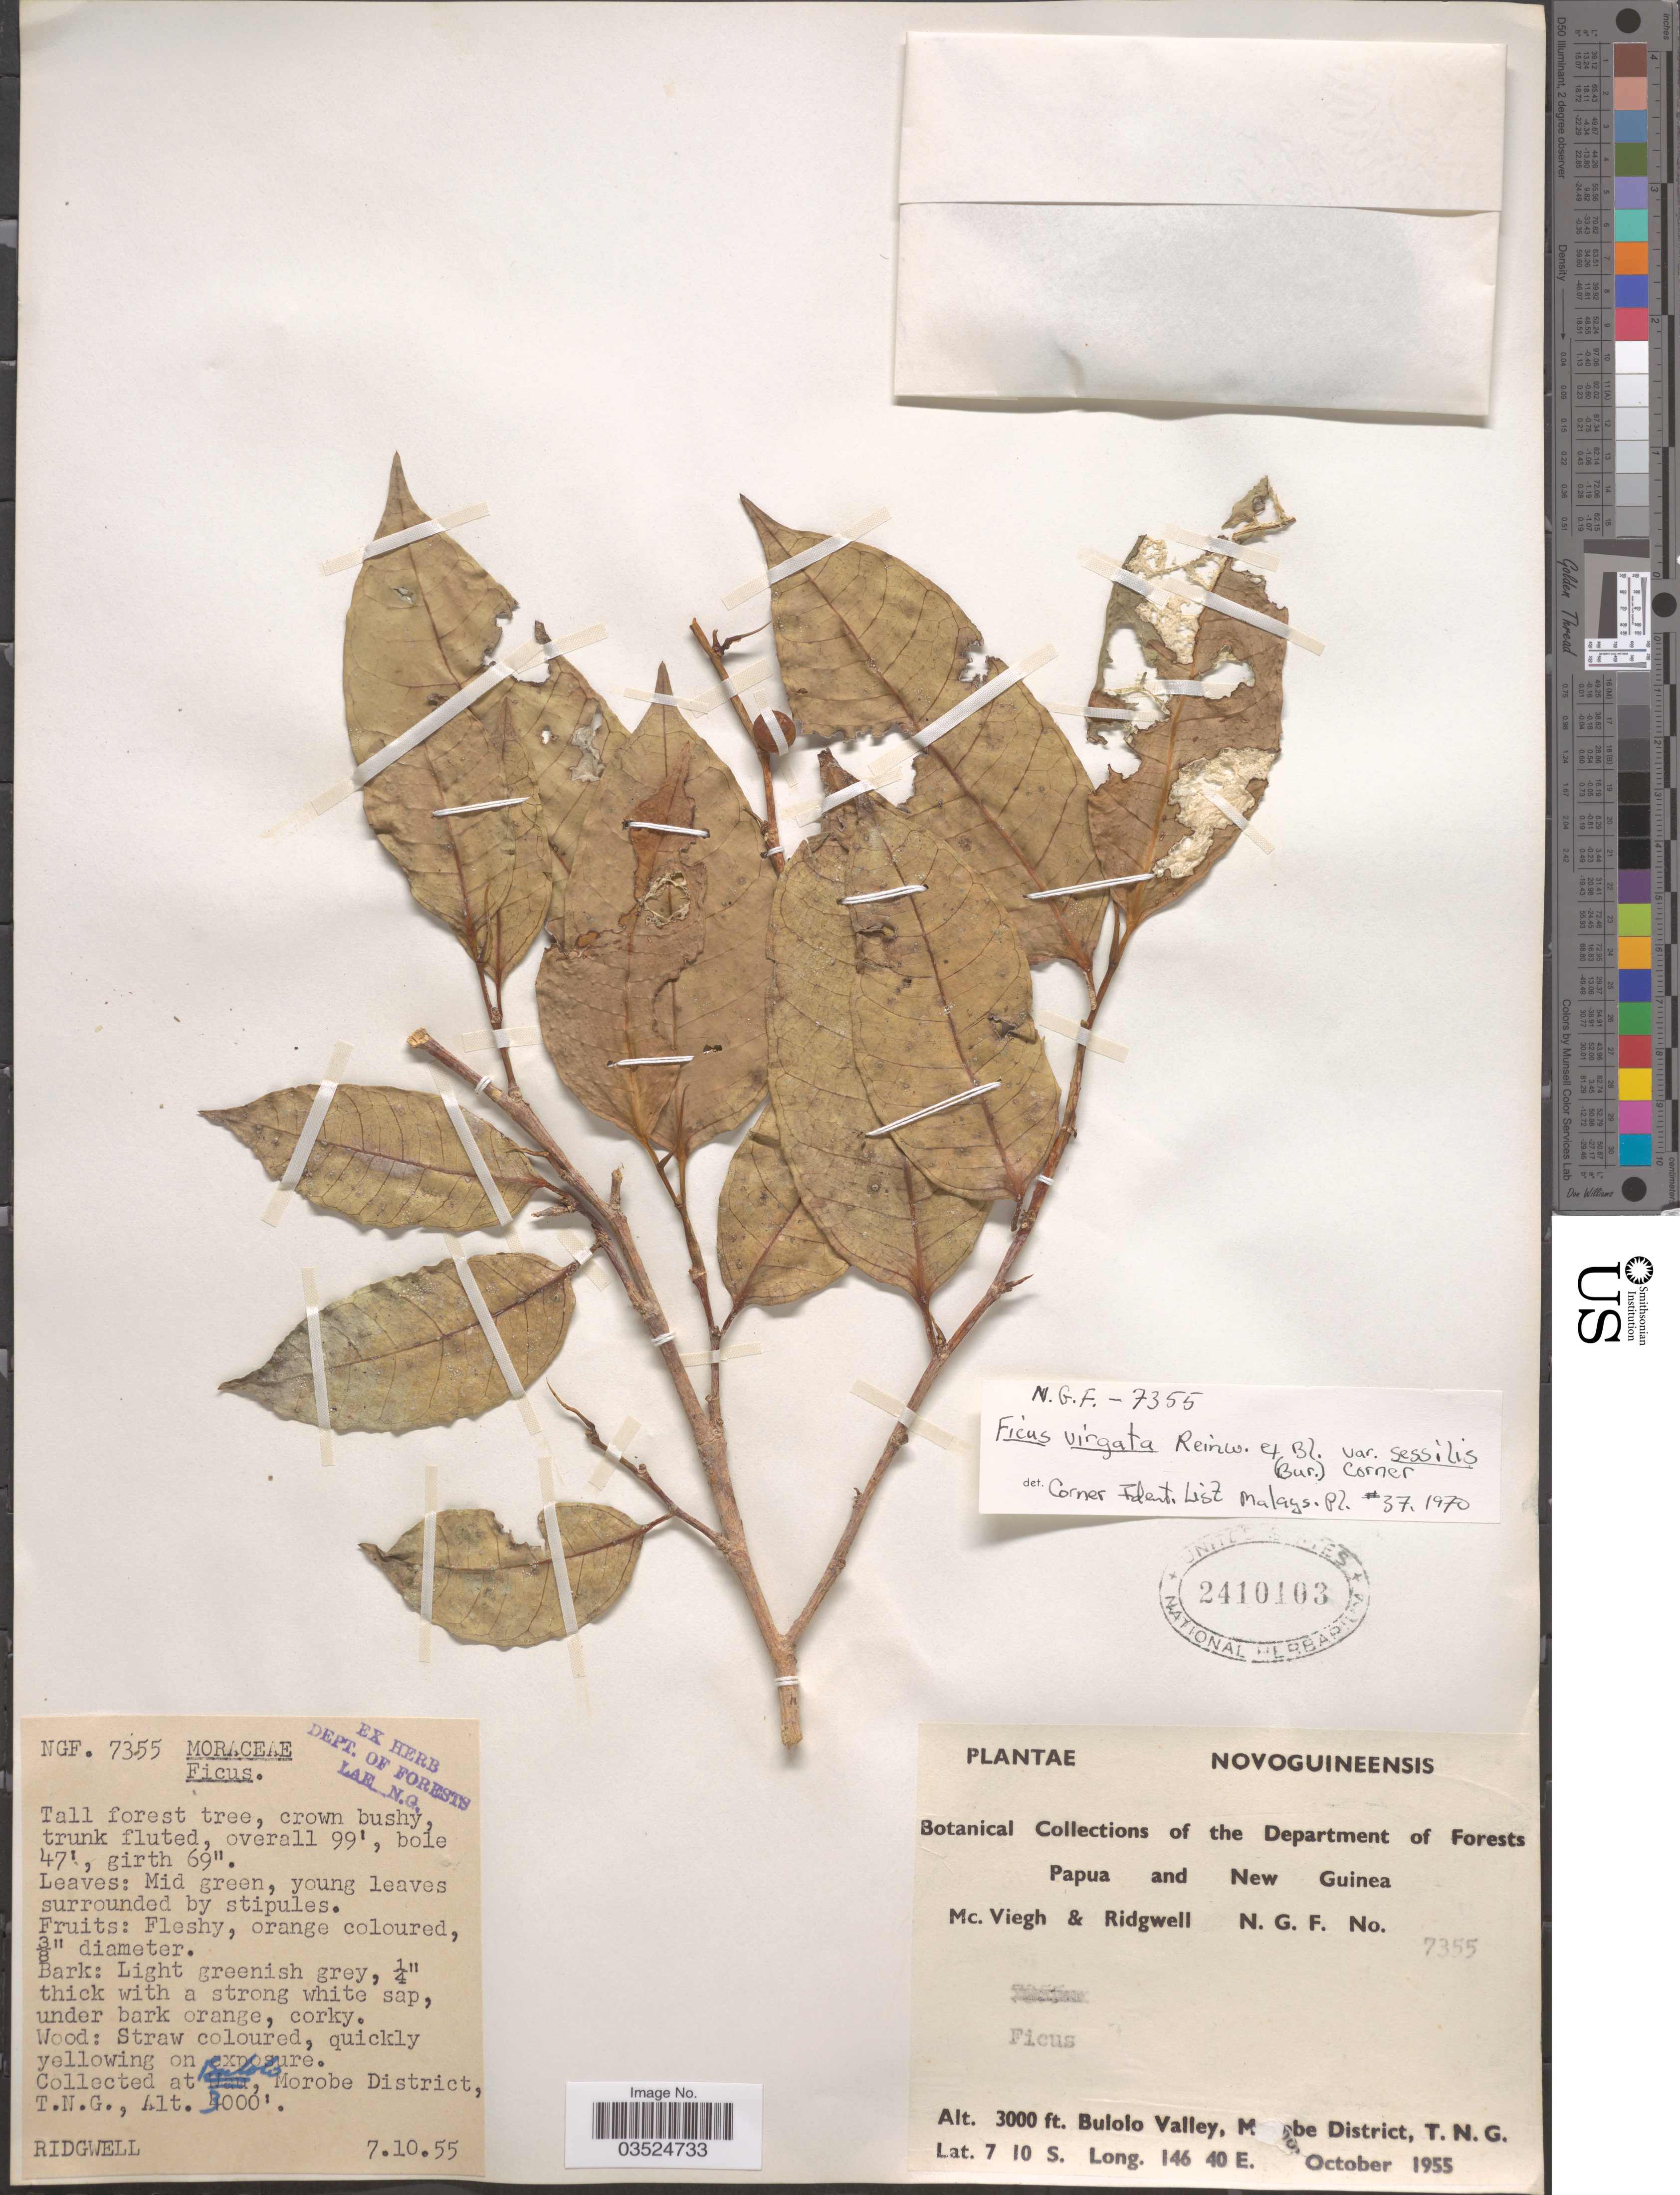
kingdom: Plantae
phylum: Tracheophyta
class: Magnoliopsida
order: Rosales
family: Moraceae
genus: Ficus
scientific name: Ficus virgata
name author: Reinw.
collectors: McViegh, -- & Ridgwell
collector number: NGF 7355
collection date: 1955-10-07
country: Papua New Guinea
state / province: Morobe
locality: Novoguineensis. Bulolo Valley, Morobe District, T. N. G.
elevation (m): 914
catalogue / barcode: US 2410103